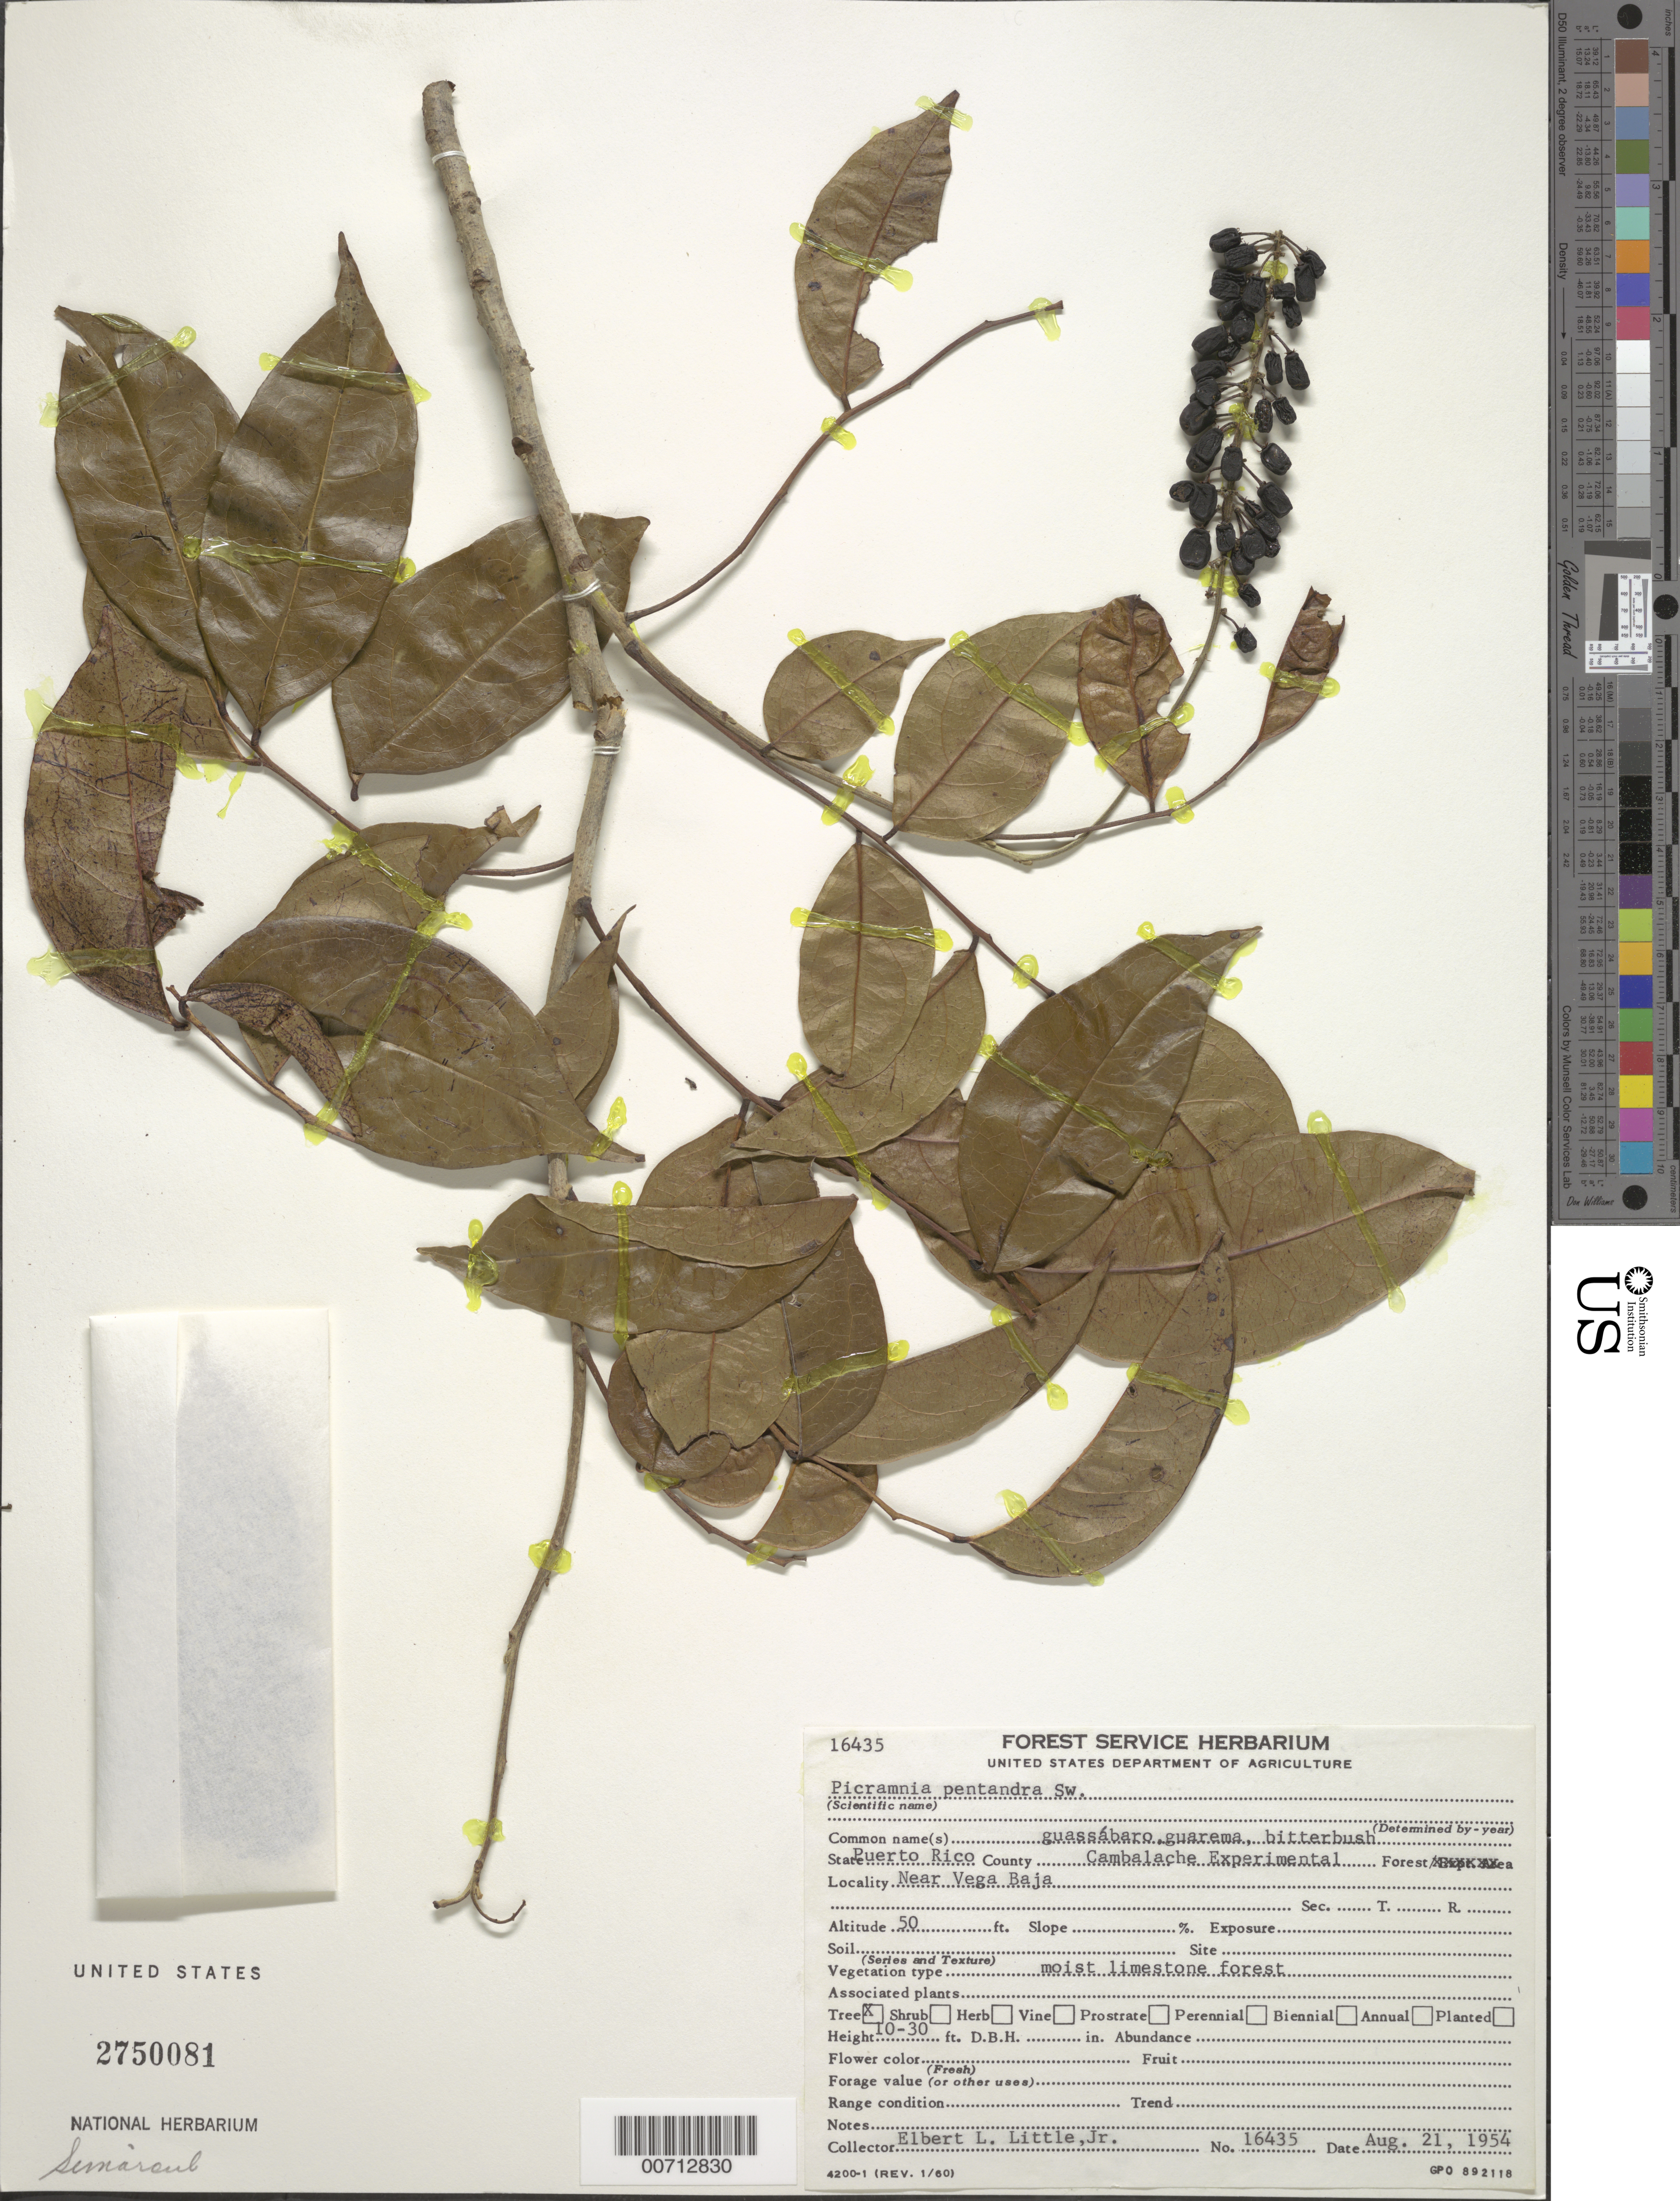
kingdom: Plantae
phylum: Tracheophyta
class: Magnoliopsida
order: Picramniales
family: Picramniaceae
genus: Picramnia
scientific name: Picramnia pentandra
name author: Sw.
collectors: E. L. Little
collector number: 16435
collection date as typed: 21 Aug 1954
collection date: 1954-08-21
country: Puerto Rico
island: Greater Antilles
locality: Vega Baja, near; Cambalache Exp. Forest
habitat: Moist limestone forest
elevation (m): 15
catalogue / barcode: US 2750081